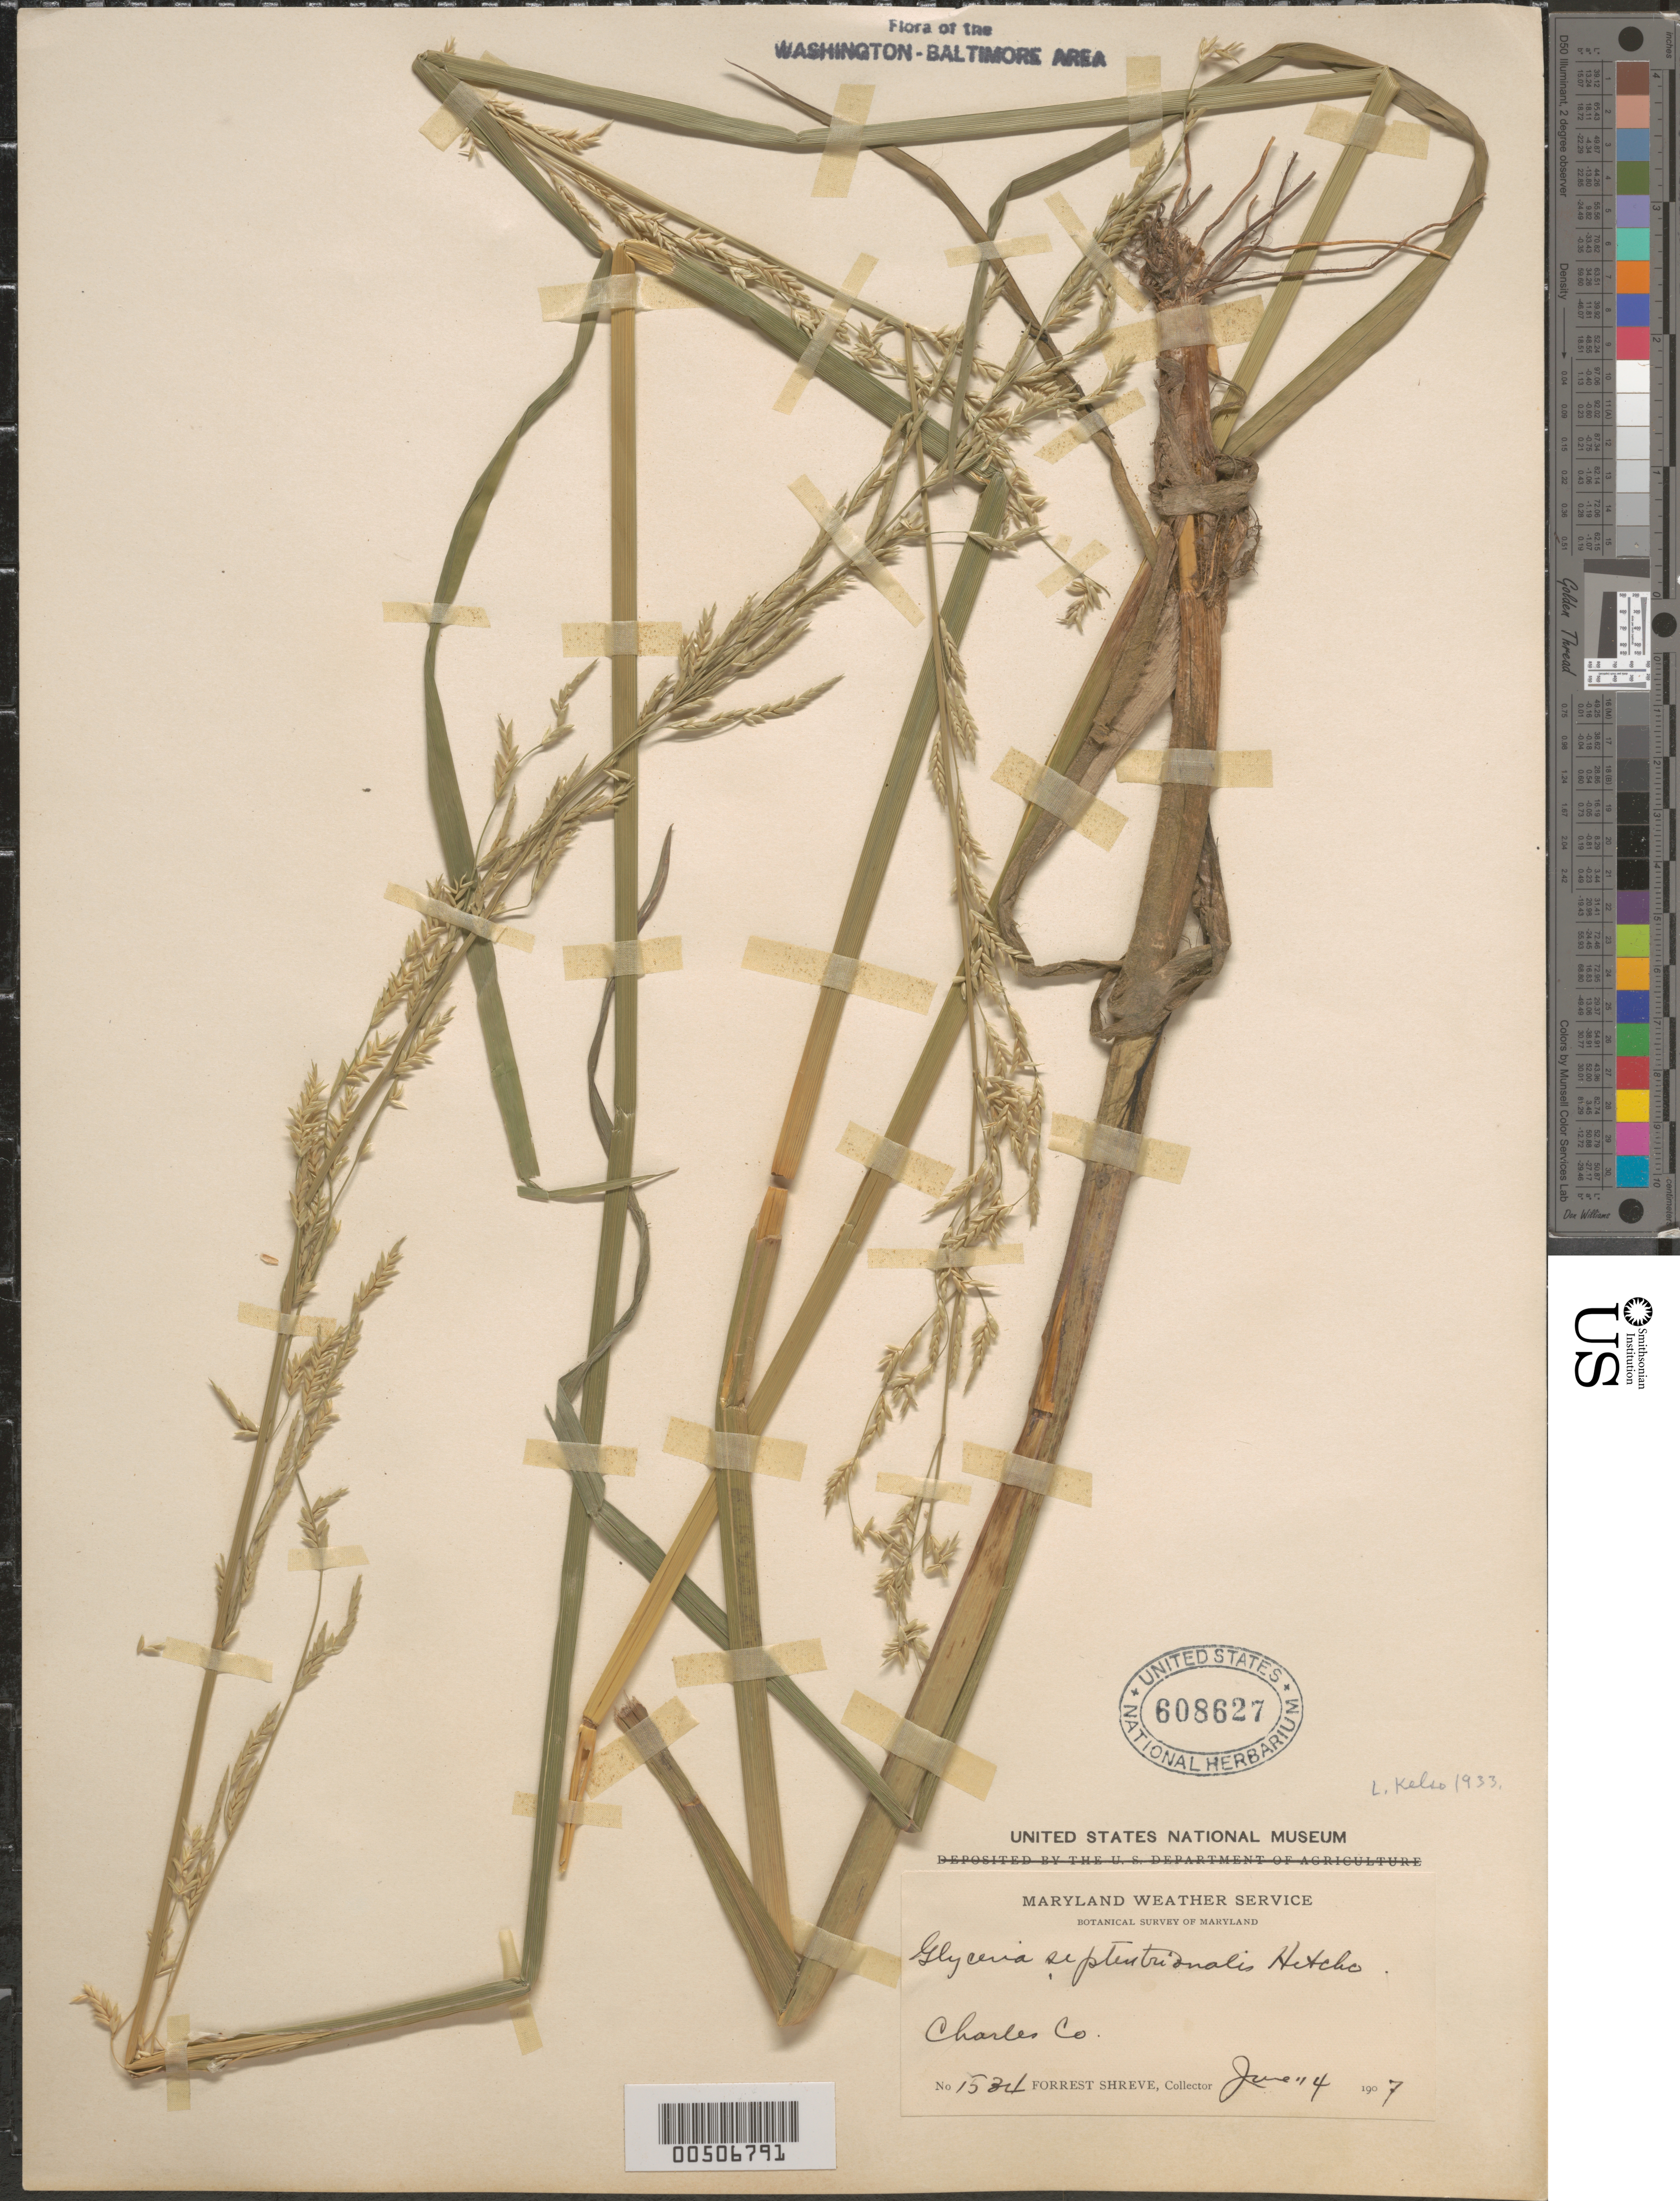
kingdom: Plantae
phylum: Tracheophyta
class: Liliopsida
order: Poales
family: Poaceae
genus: Glyceria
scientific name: Glyceria septentrionalis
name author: Hitchc.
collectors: F. Shreve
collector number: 1534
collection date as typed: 14 Jun 1907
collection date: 1907-06-14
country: United States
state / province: Maryland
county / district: Charles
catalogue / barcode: US 608627